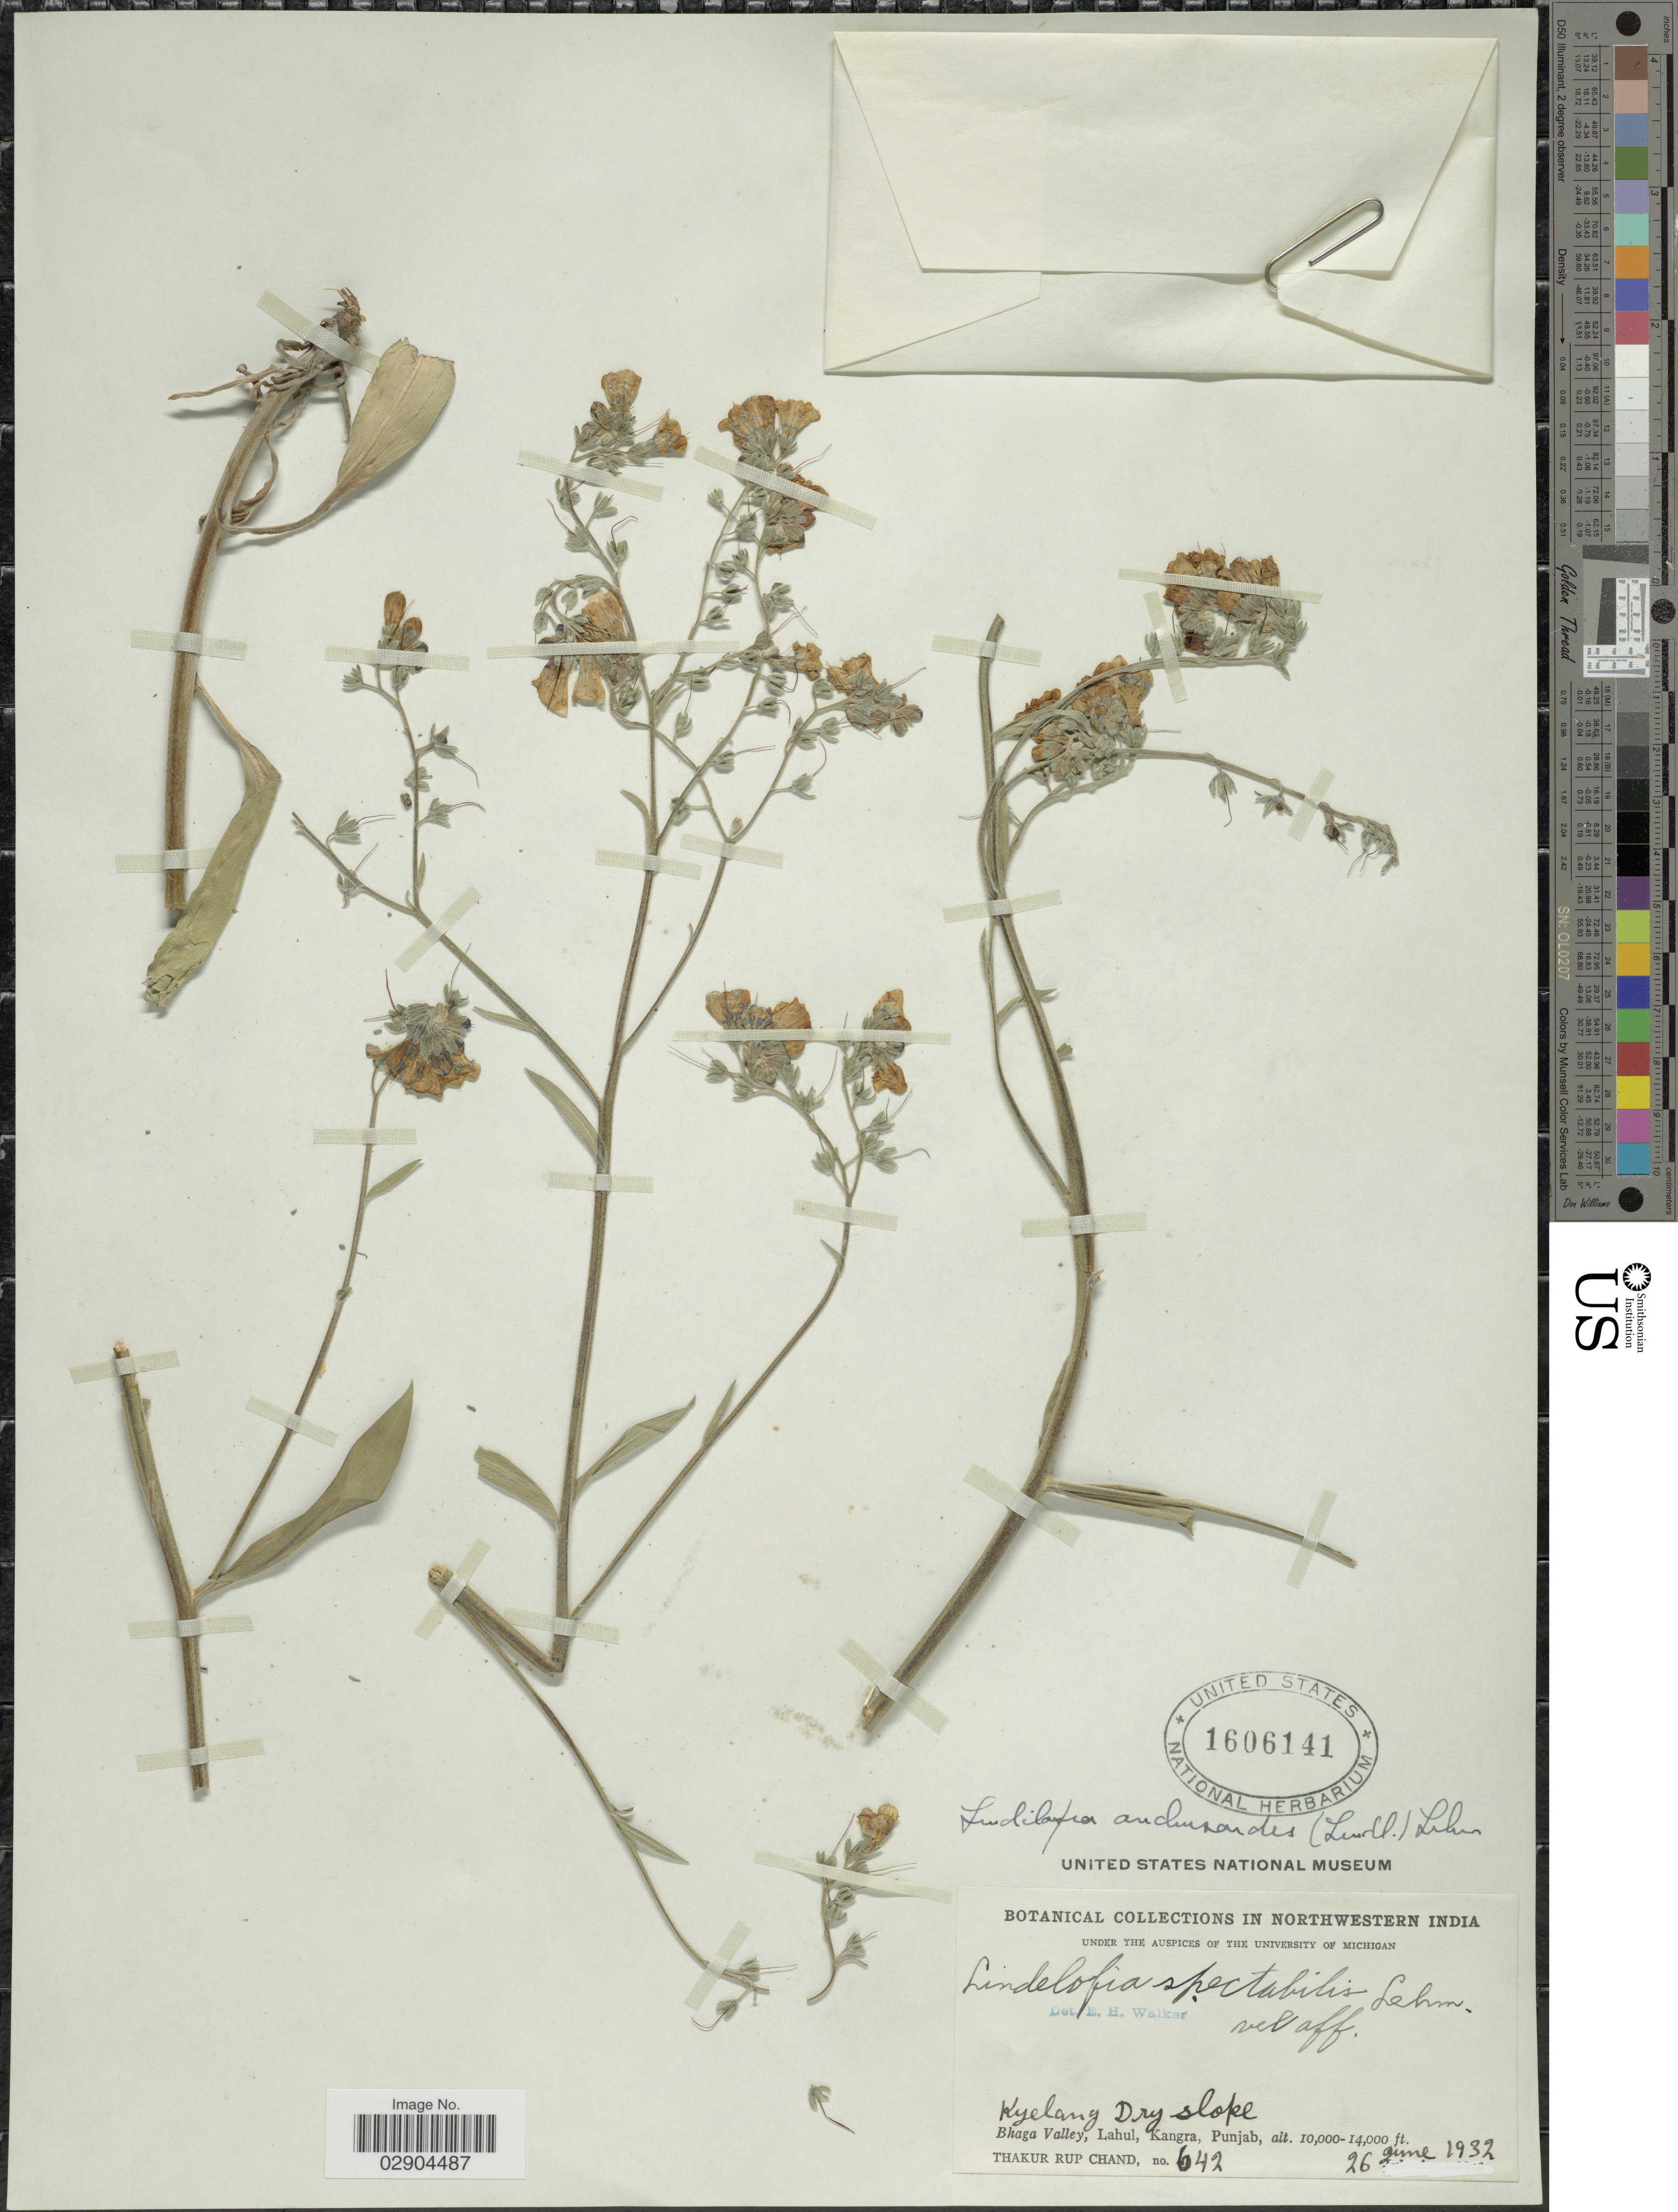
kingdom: Plantae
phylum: Tracheophyta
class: Magnoliopsida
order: Boraginales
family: Boraginaceae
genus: Lindelofia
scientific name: Lindelofia macrostyla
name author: (Bunge) Popov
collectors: T. R. Chand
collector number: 642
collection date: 1932-06-26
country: India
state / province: Himachal Pradesh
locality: In Northwestern India. Kyelang Dry slope. Bhaga Valley, Lahul, Kangra, Punjab.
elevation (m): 3048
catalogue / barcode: US 1606141